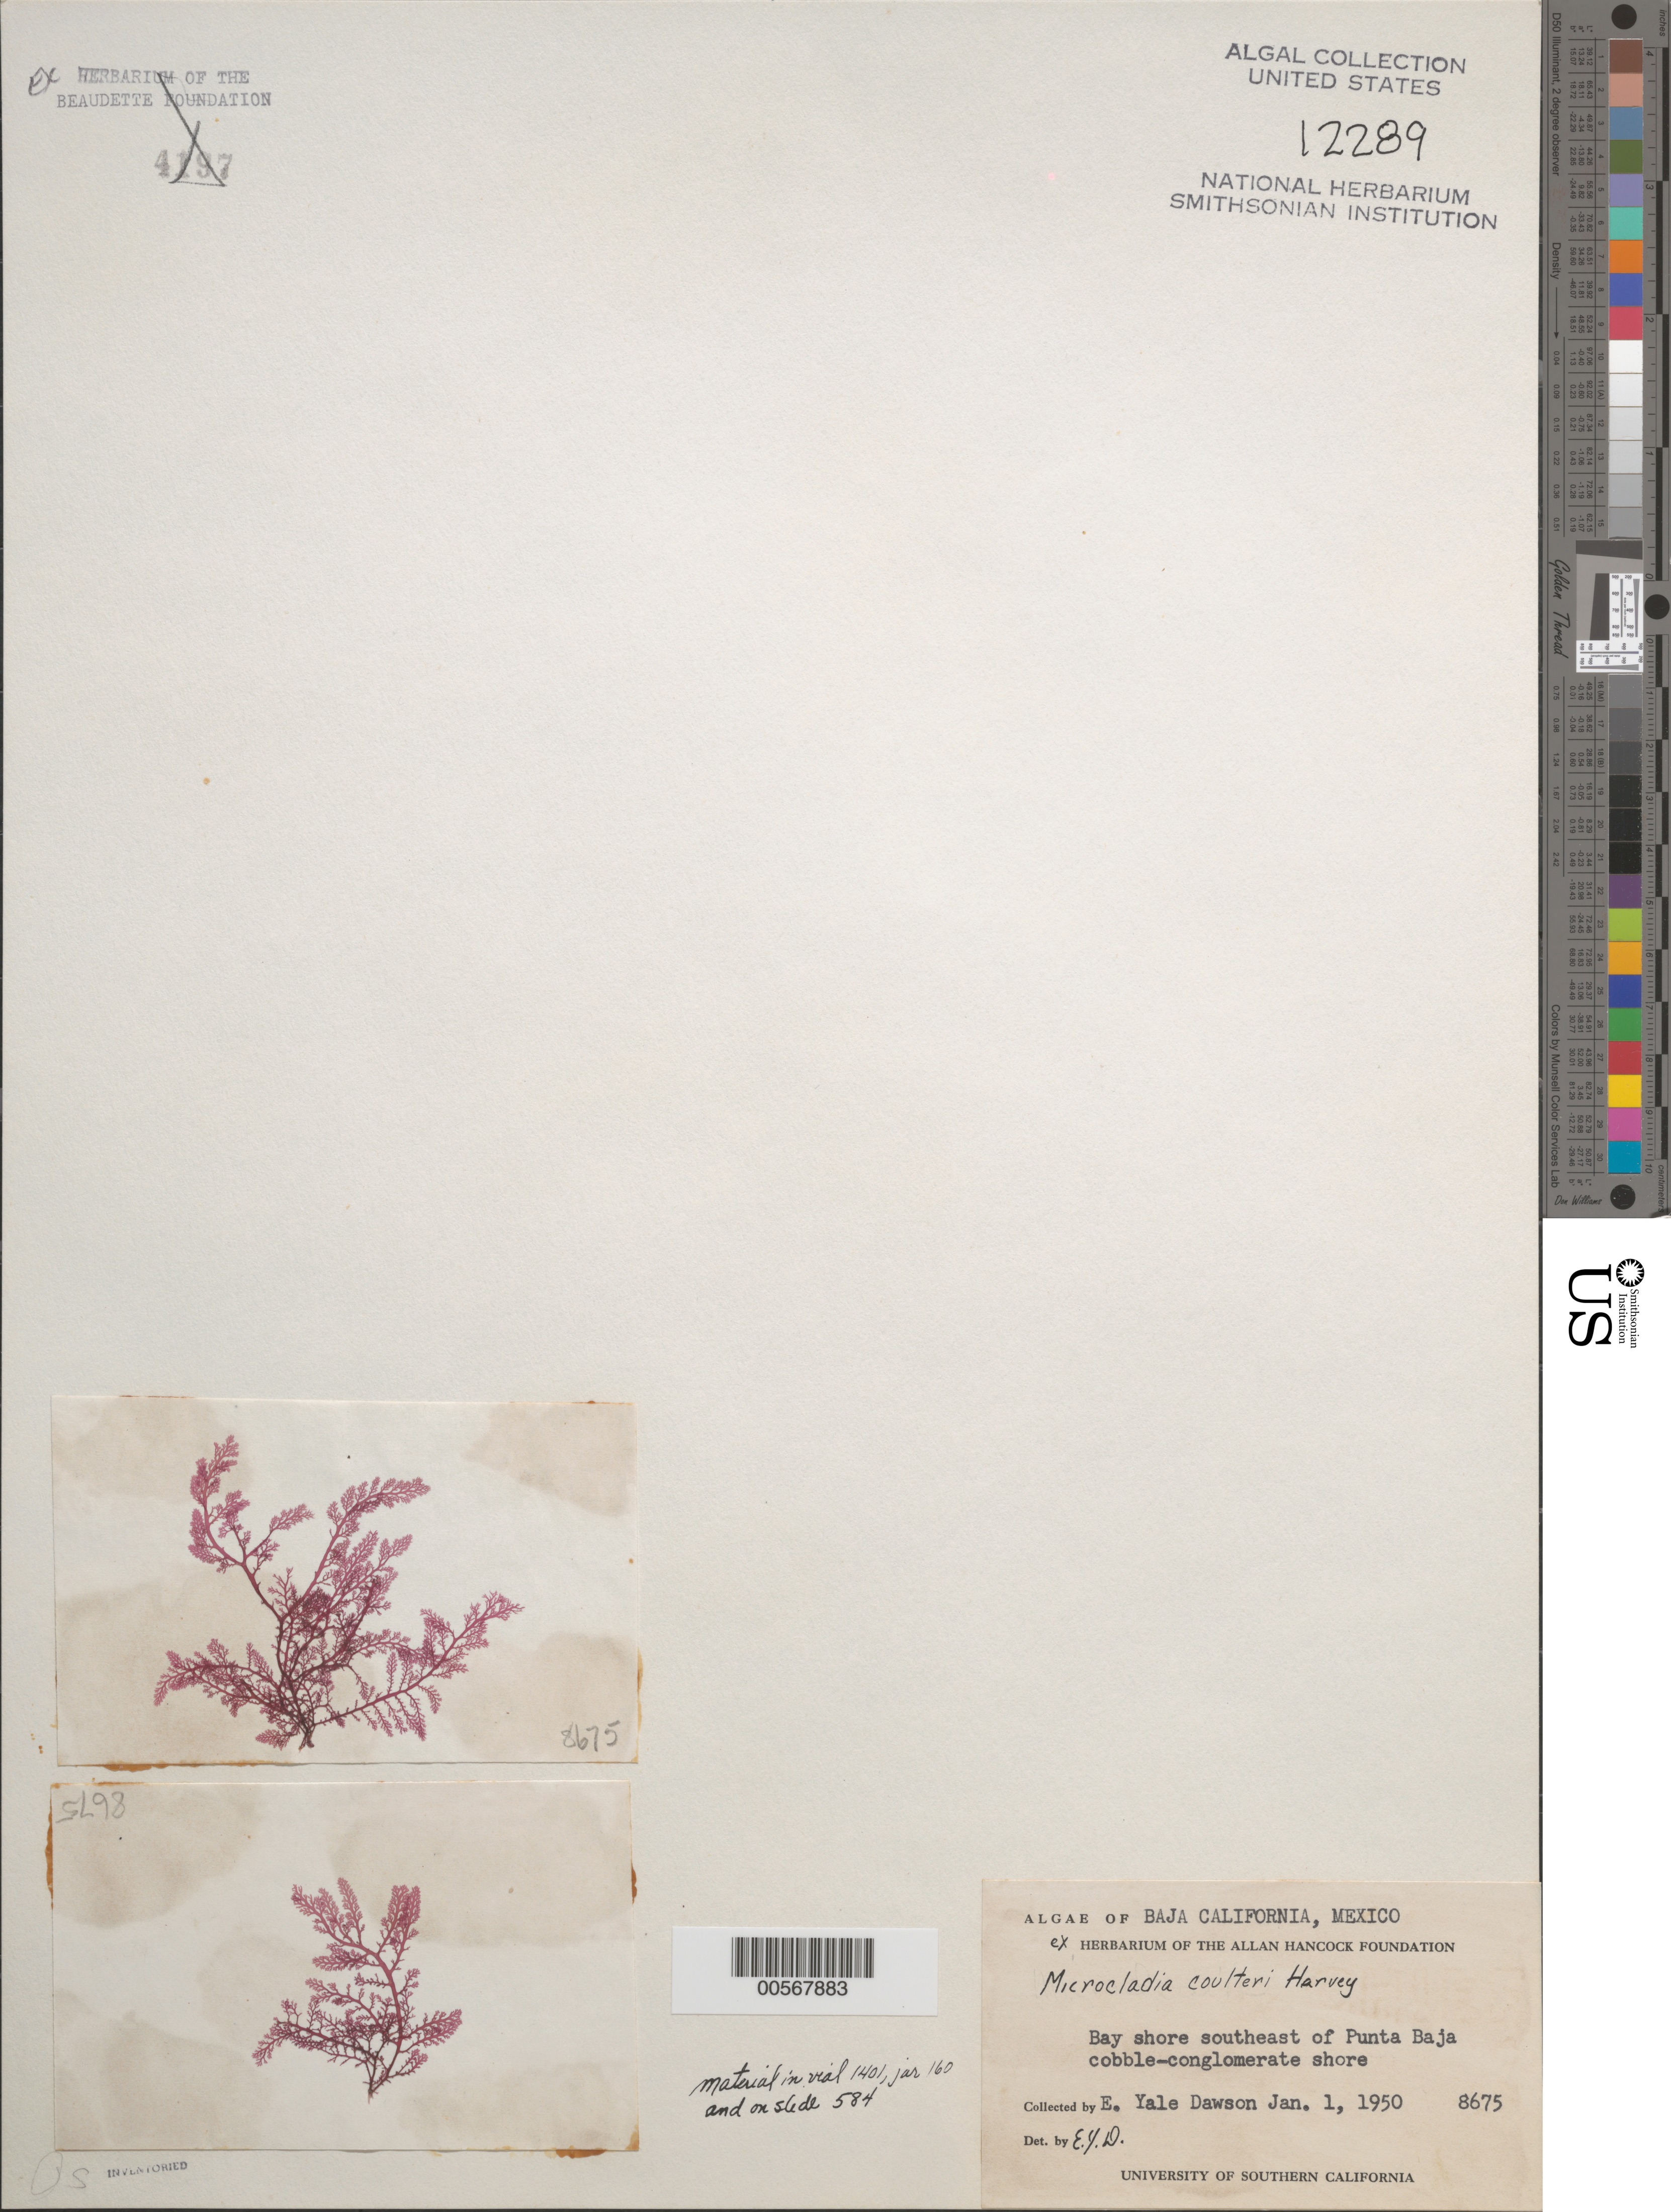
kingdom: Plantae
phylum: Rhodophyta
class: Florideophyceae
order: Ceramiales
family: Ceramiaceae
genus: Microcladia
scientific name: Microcladia coulteri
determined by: Dawson, E. Y.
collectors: E. Y. Dawson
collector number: EYD 8675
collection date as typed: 01 Jan 1950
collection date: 1950-01-01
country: Mexico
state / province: Baja California Norte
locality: Southeast of Punta Baja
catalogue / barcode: US 12289